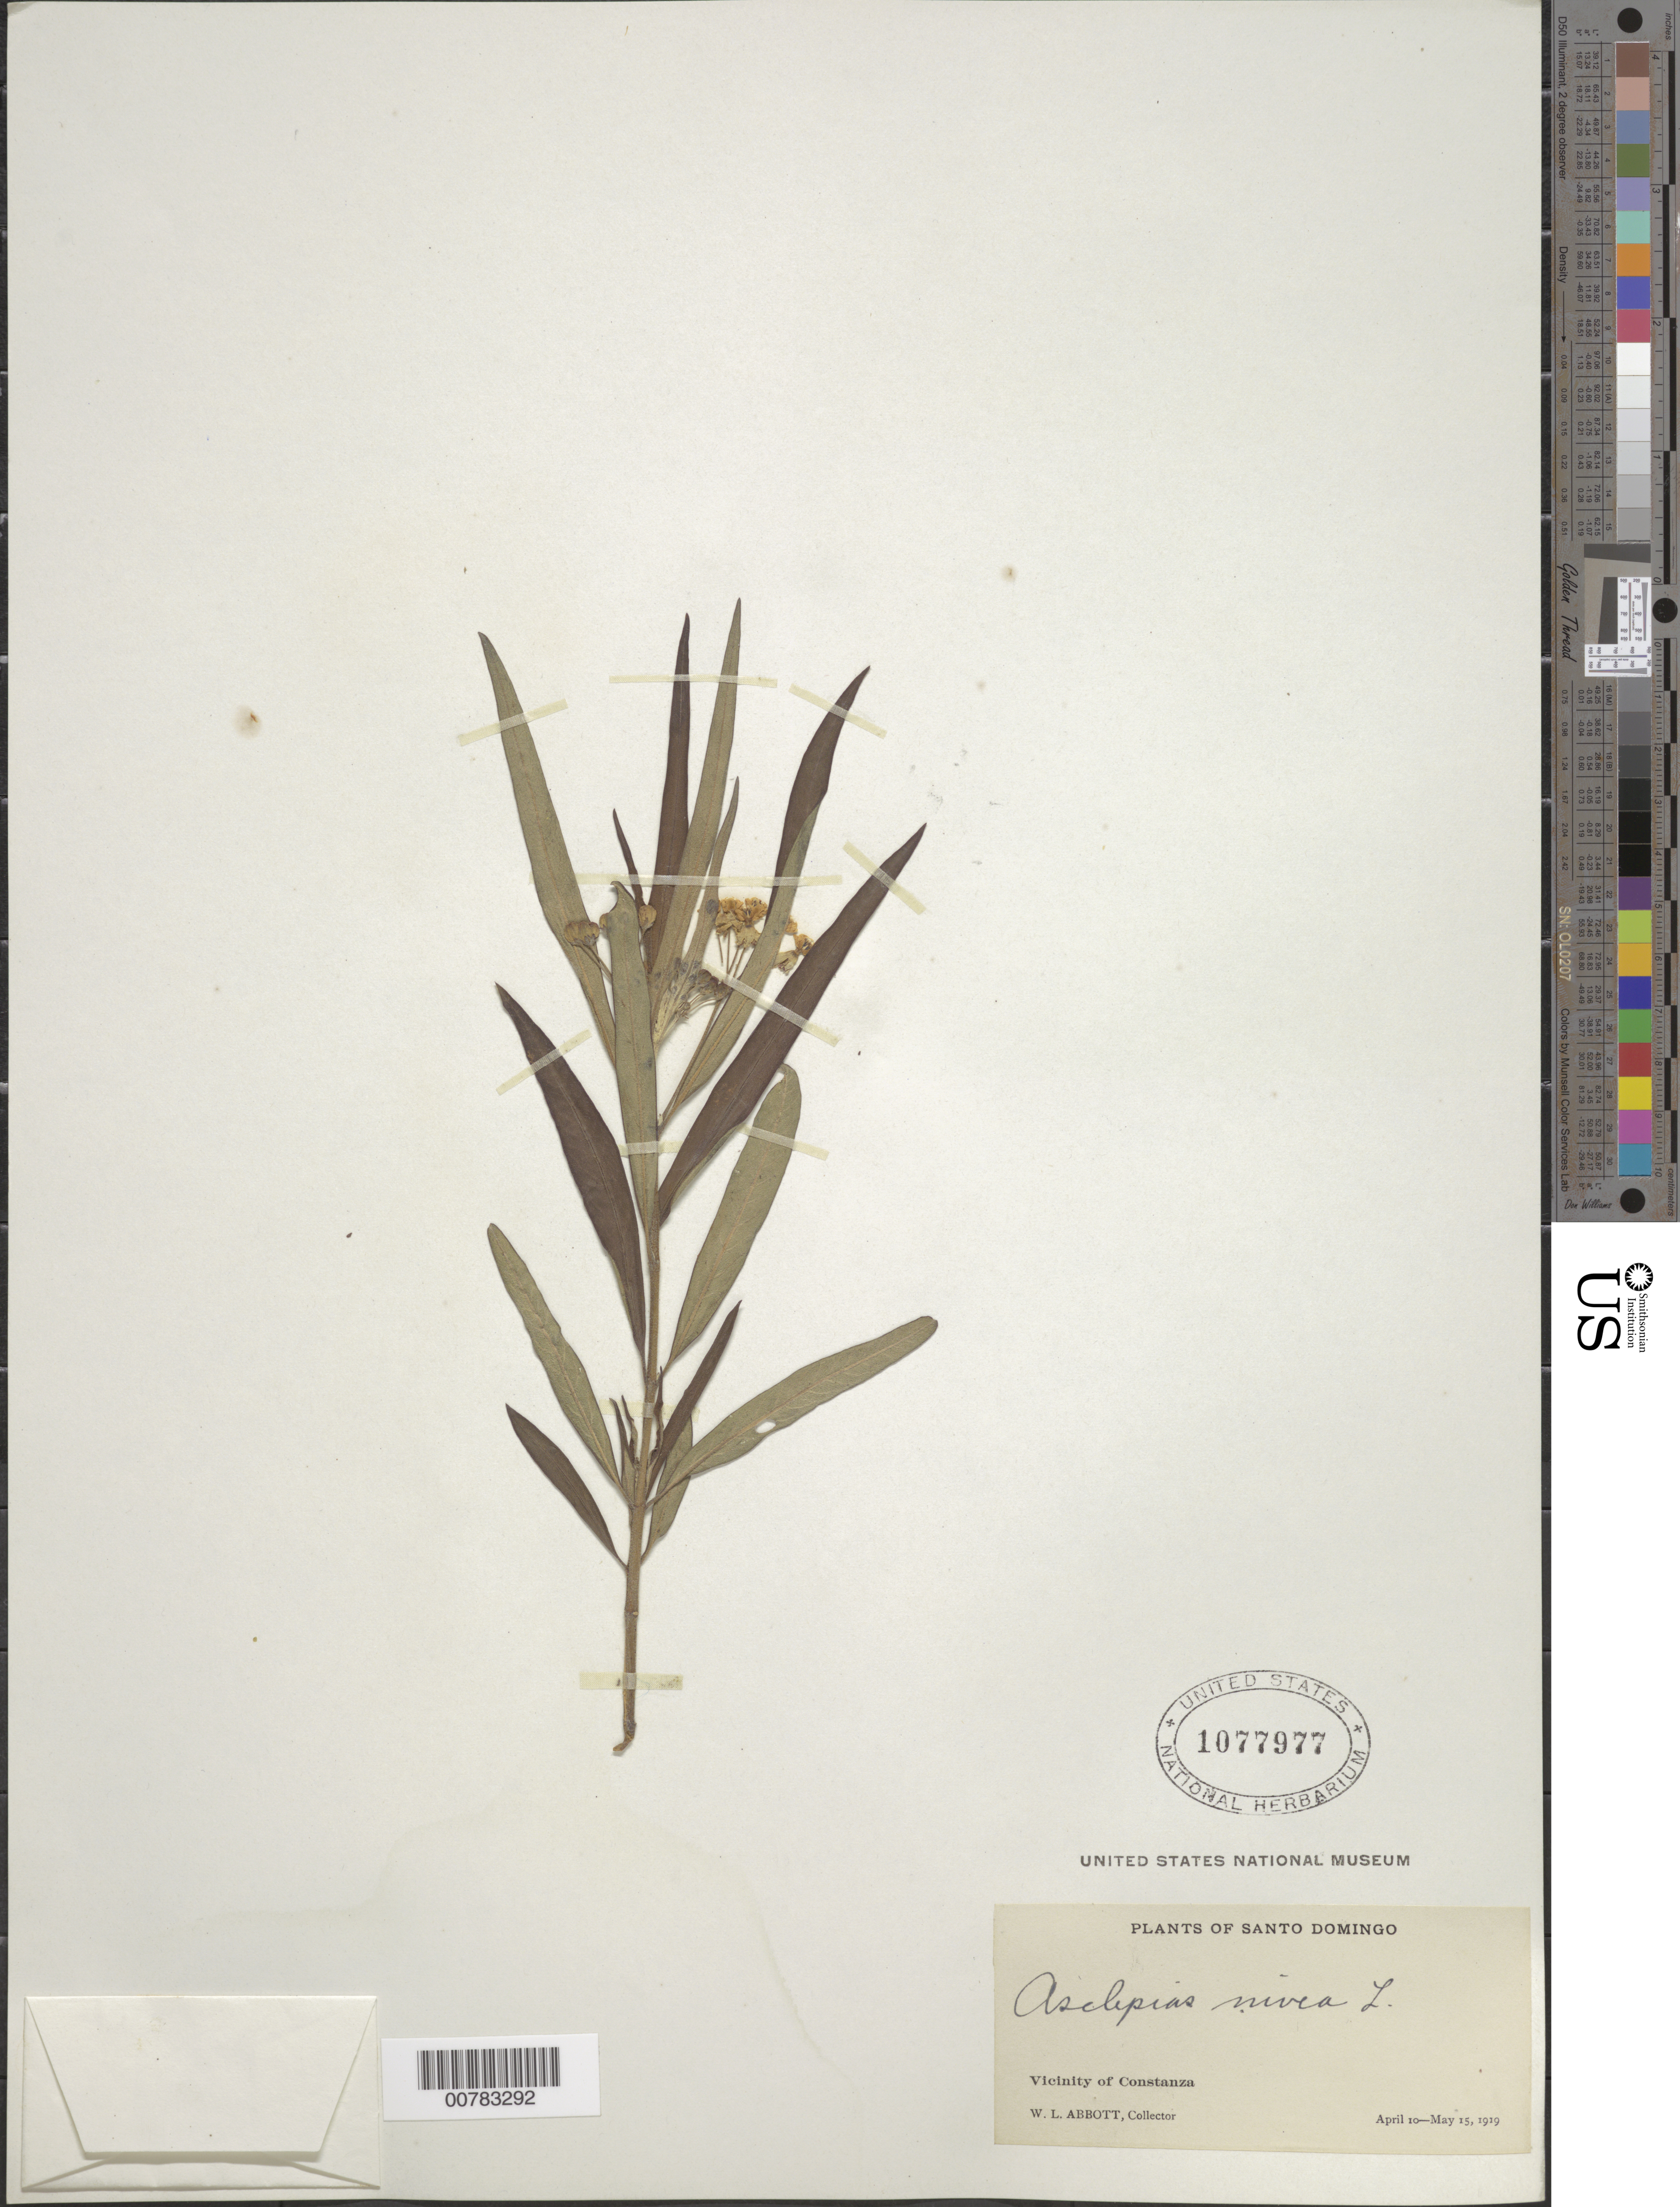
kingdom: Plantae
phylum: Tracheophyta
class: Magnoliopsida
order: Gentianales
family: Apocynaceae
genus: Asclepias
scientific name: Asclepias nivea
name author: L.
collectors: W. L. Abbott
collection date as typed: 10 Apr 1919 to 15 May 1919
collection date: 1919-04-10/1919-05-15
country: Dominican Republic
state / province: La Vega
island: Hispaniola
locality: Vicinity of Constanza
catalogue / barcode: US 1077977